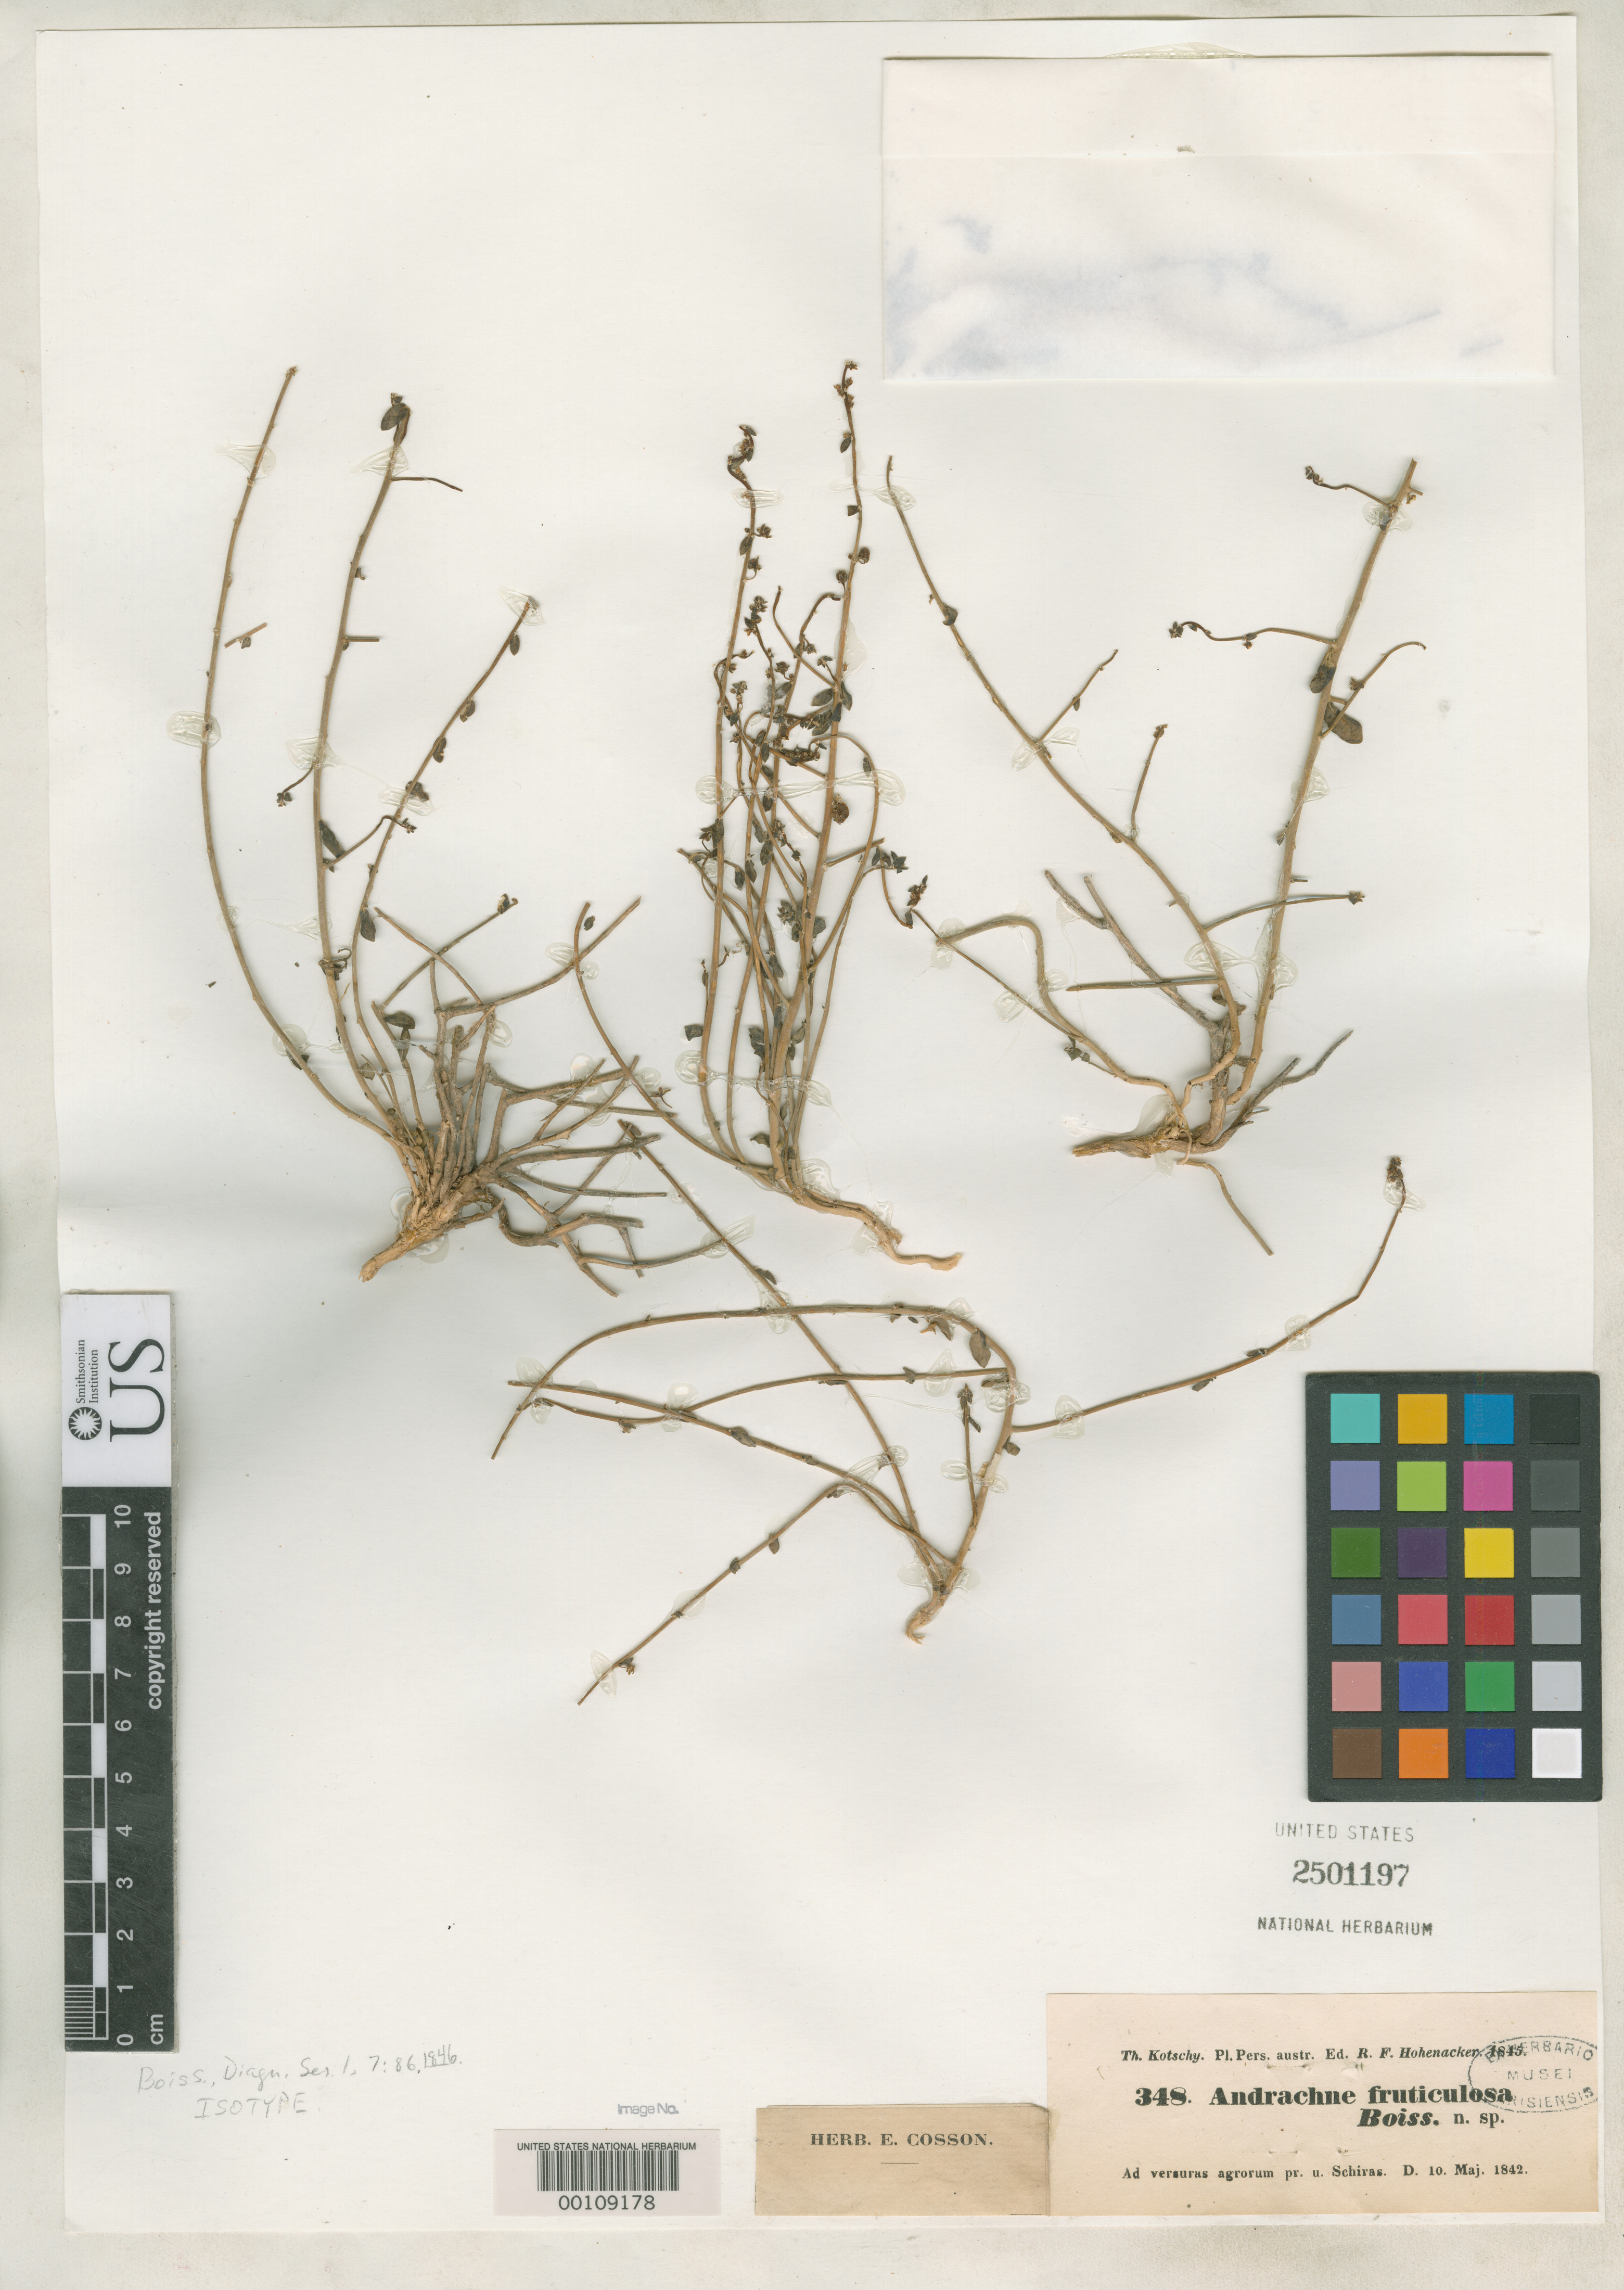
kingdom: Plantae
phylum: Tracheophyta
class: Magnoliopsida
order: Malpighiales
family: Phyllanthaceae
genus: Andrachne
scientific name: Andrachne fruticulosa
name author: Boiss.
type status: Isotype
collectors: K. G. Kotschy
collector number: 348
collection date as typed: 10 May 1842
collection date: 1842-05-10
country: Iran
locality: Schiras; (country as "Persia").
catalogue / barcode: US 2501197